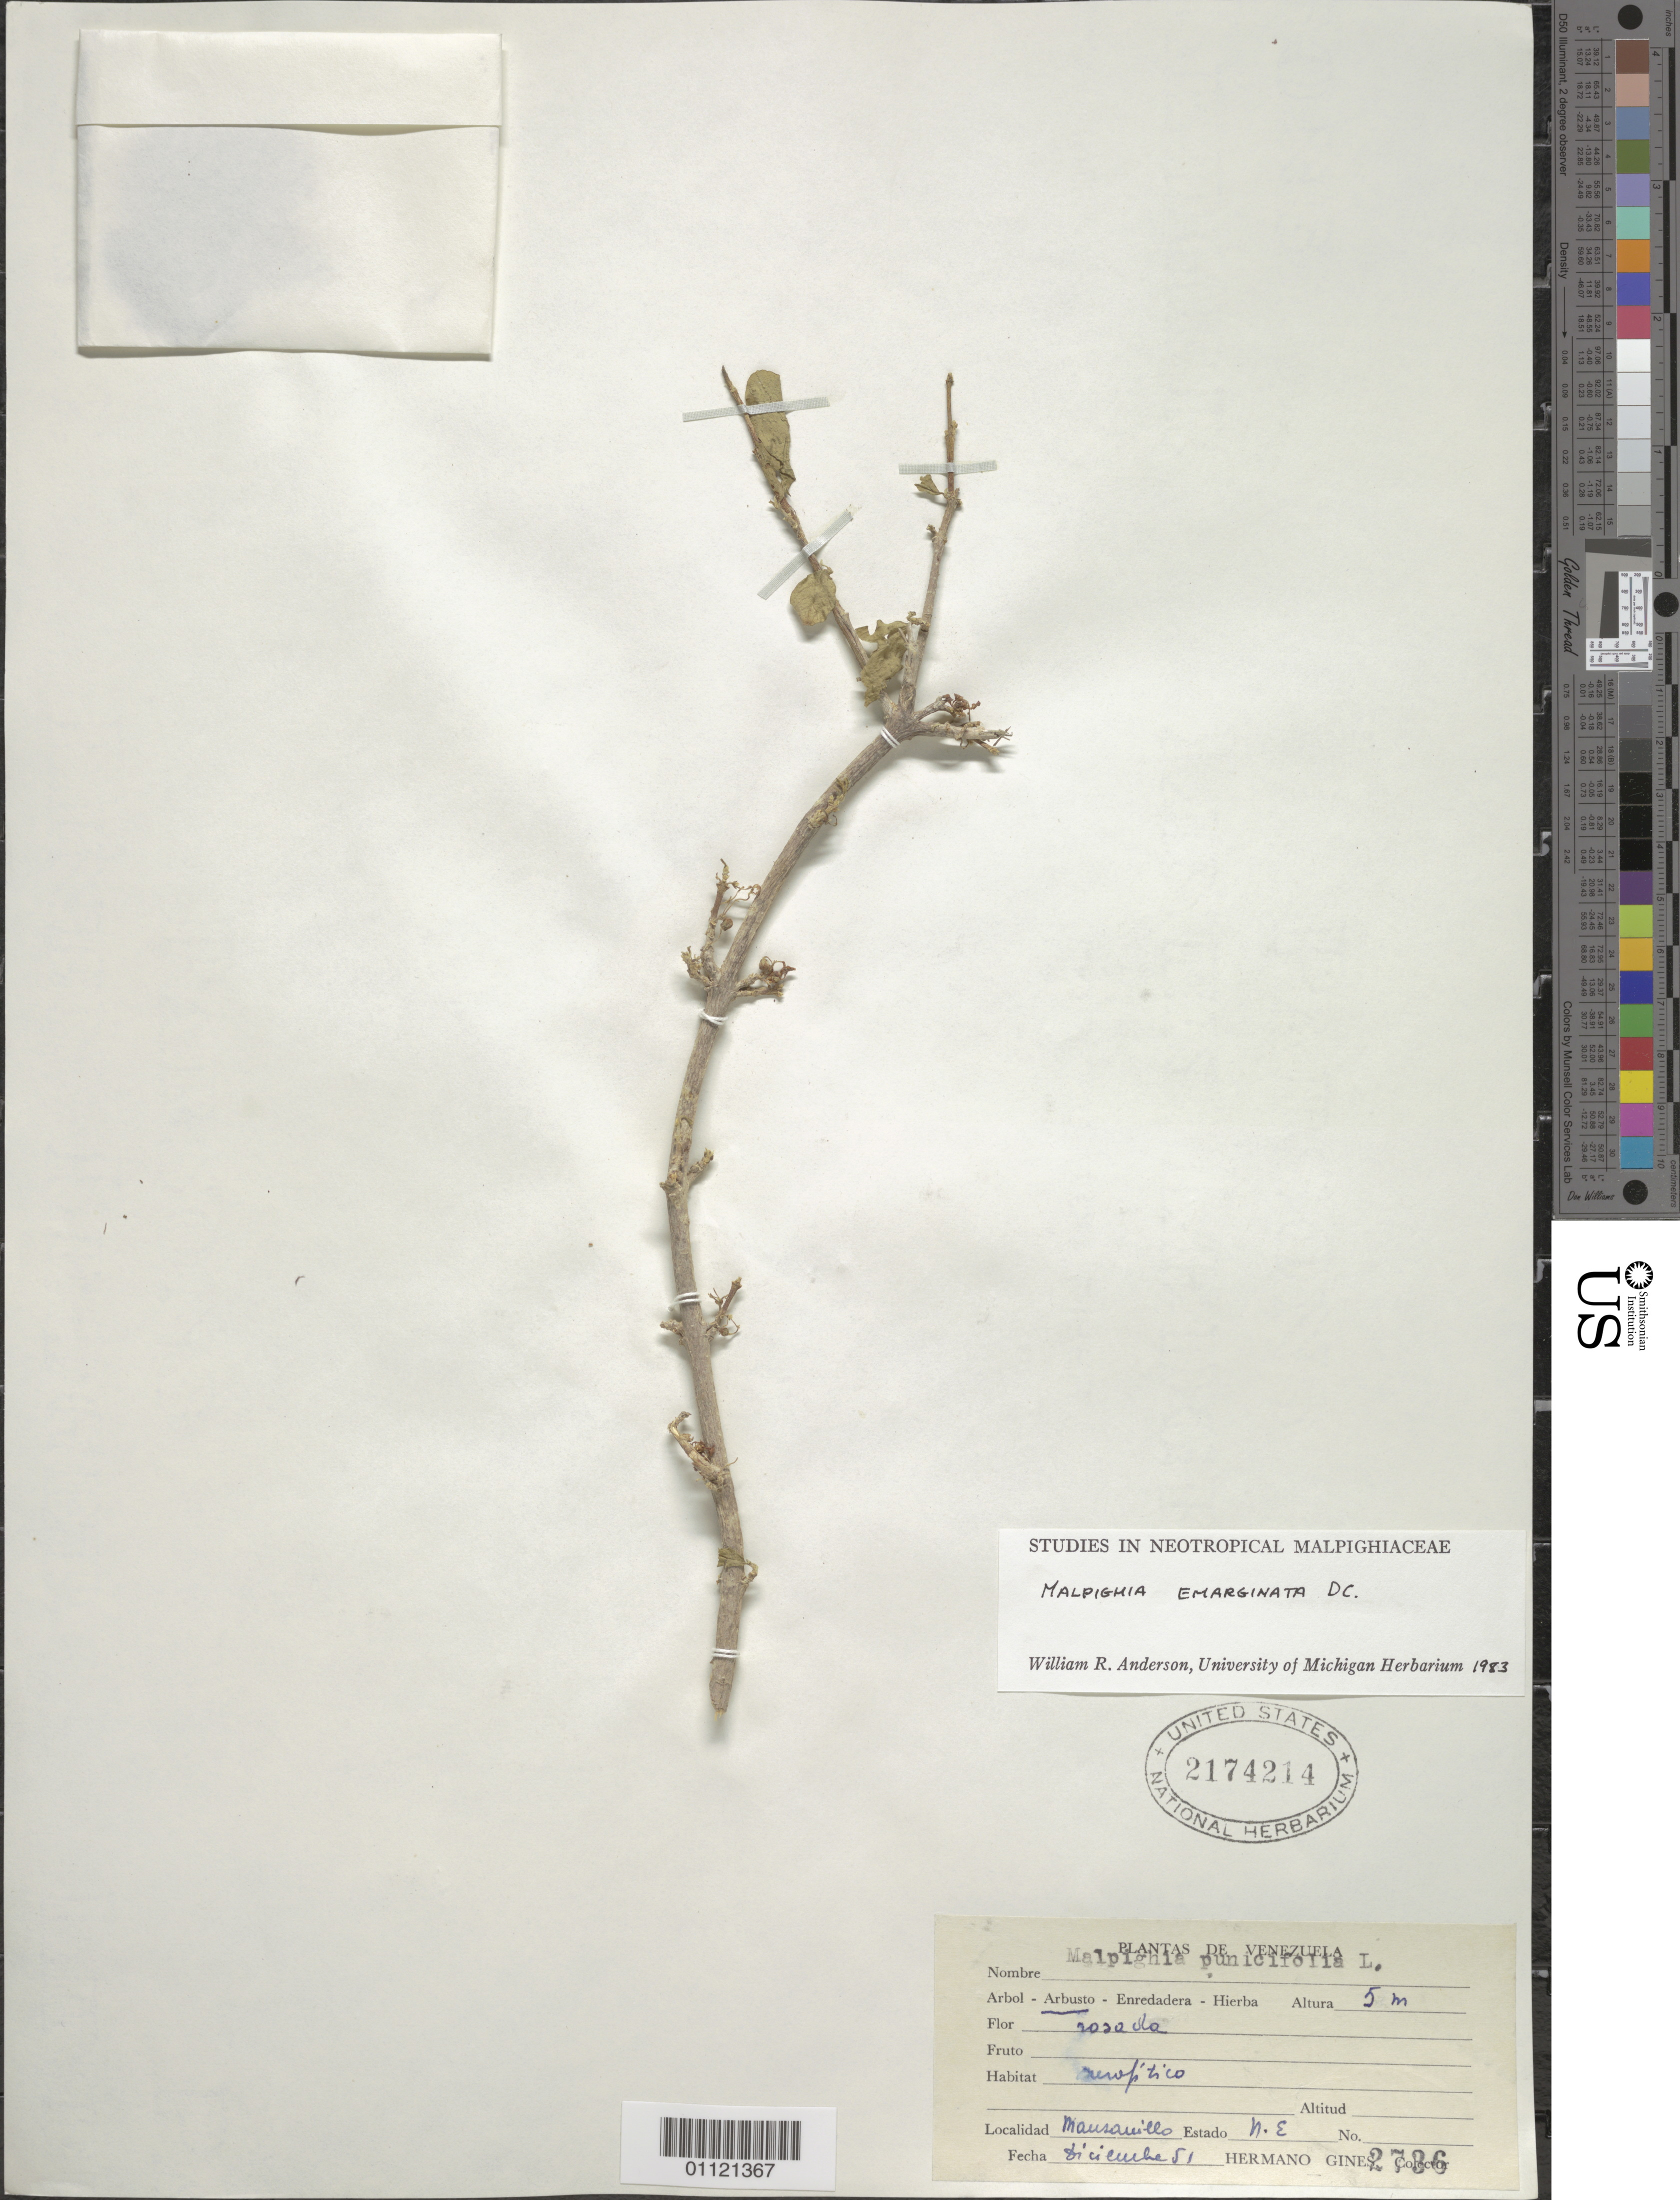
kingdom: Plantae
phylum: Tracheophyta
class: Magnoliopsida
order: Malpighiales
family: Malpighiaceae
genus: Malpighia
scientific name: Malpighia emarginata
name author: DC.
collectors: Bro. Gines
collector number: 2736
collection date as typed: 01 Dec 1951 to 31 Dec 1951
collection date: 1951-12-01/1951-12-31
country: Venezuela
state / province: Nueva Esparta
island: Margarita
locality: Mansanillo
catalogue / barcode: US 2174214